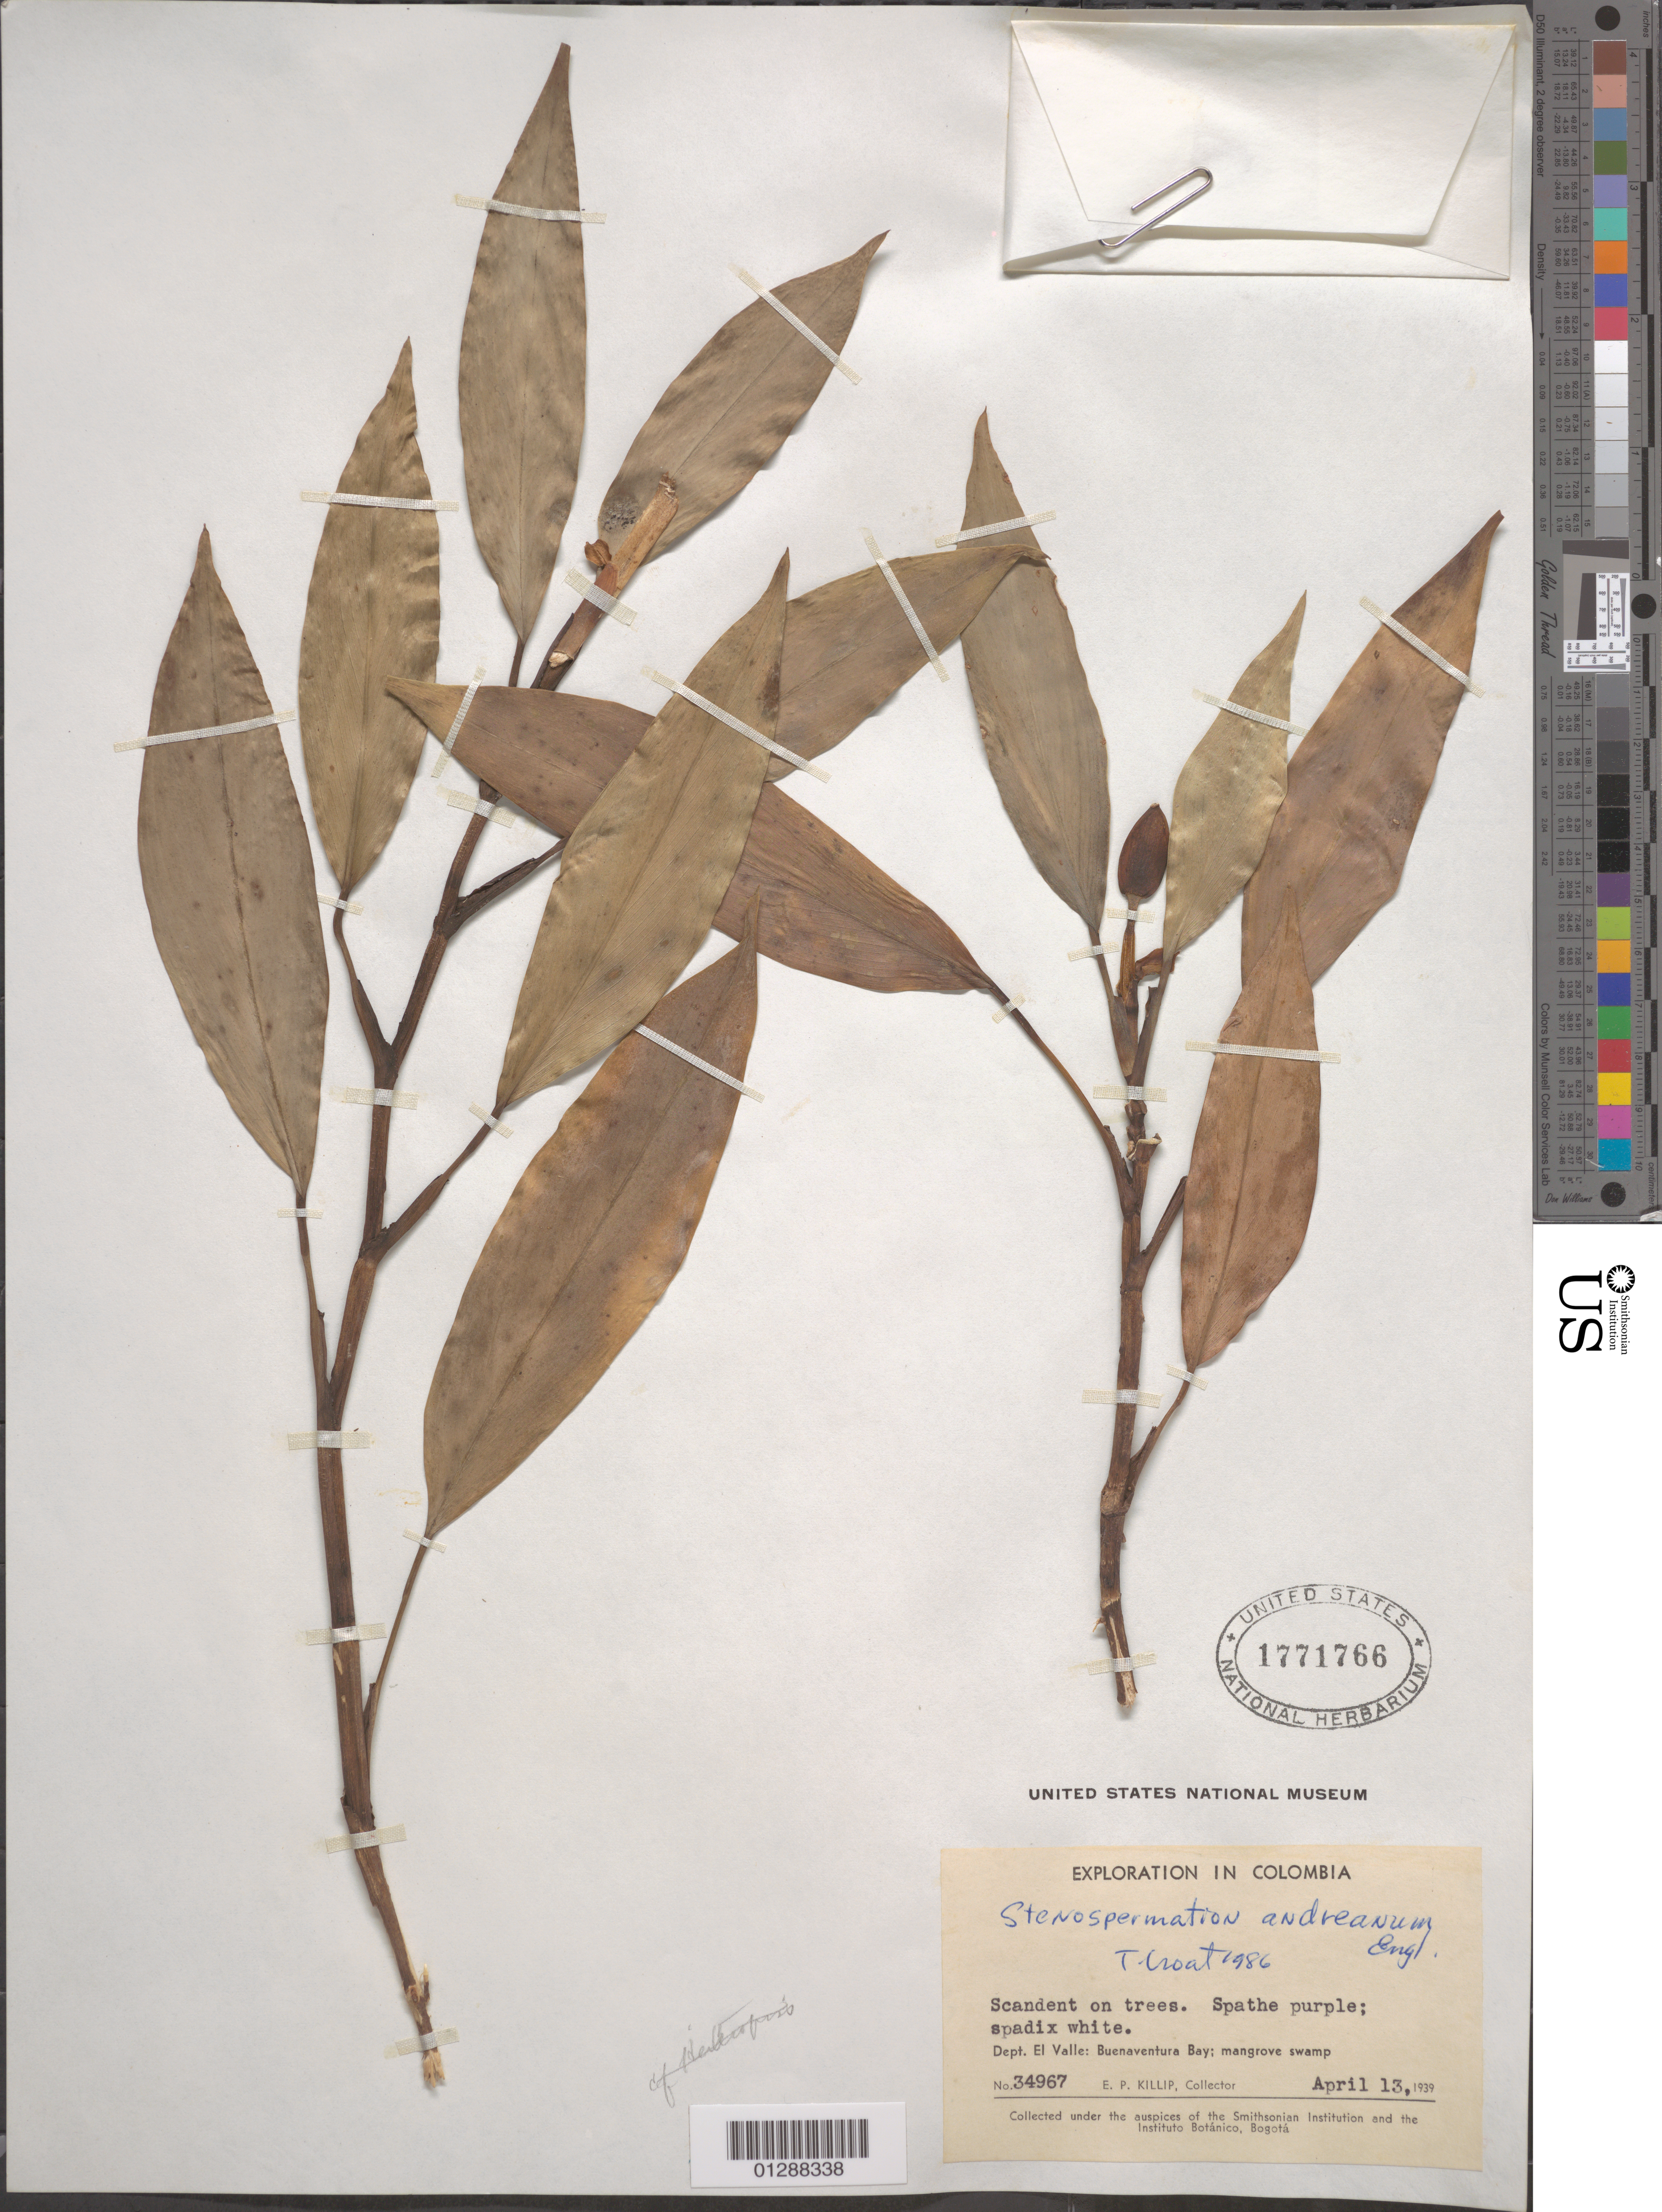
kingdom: Plantae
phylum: Tracheophyta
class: Liliopsida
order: Alismatales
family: Araceae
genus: Stenospermation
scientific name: Stenospermation andreanum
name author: Engl.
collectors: E. P. Killip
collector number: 34967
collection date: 1939-04-13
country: Colombia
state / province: Valle del Cauca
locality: Dept. El Valle: Buenaventura Bay.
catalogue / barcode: US 1771766